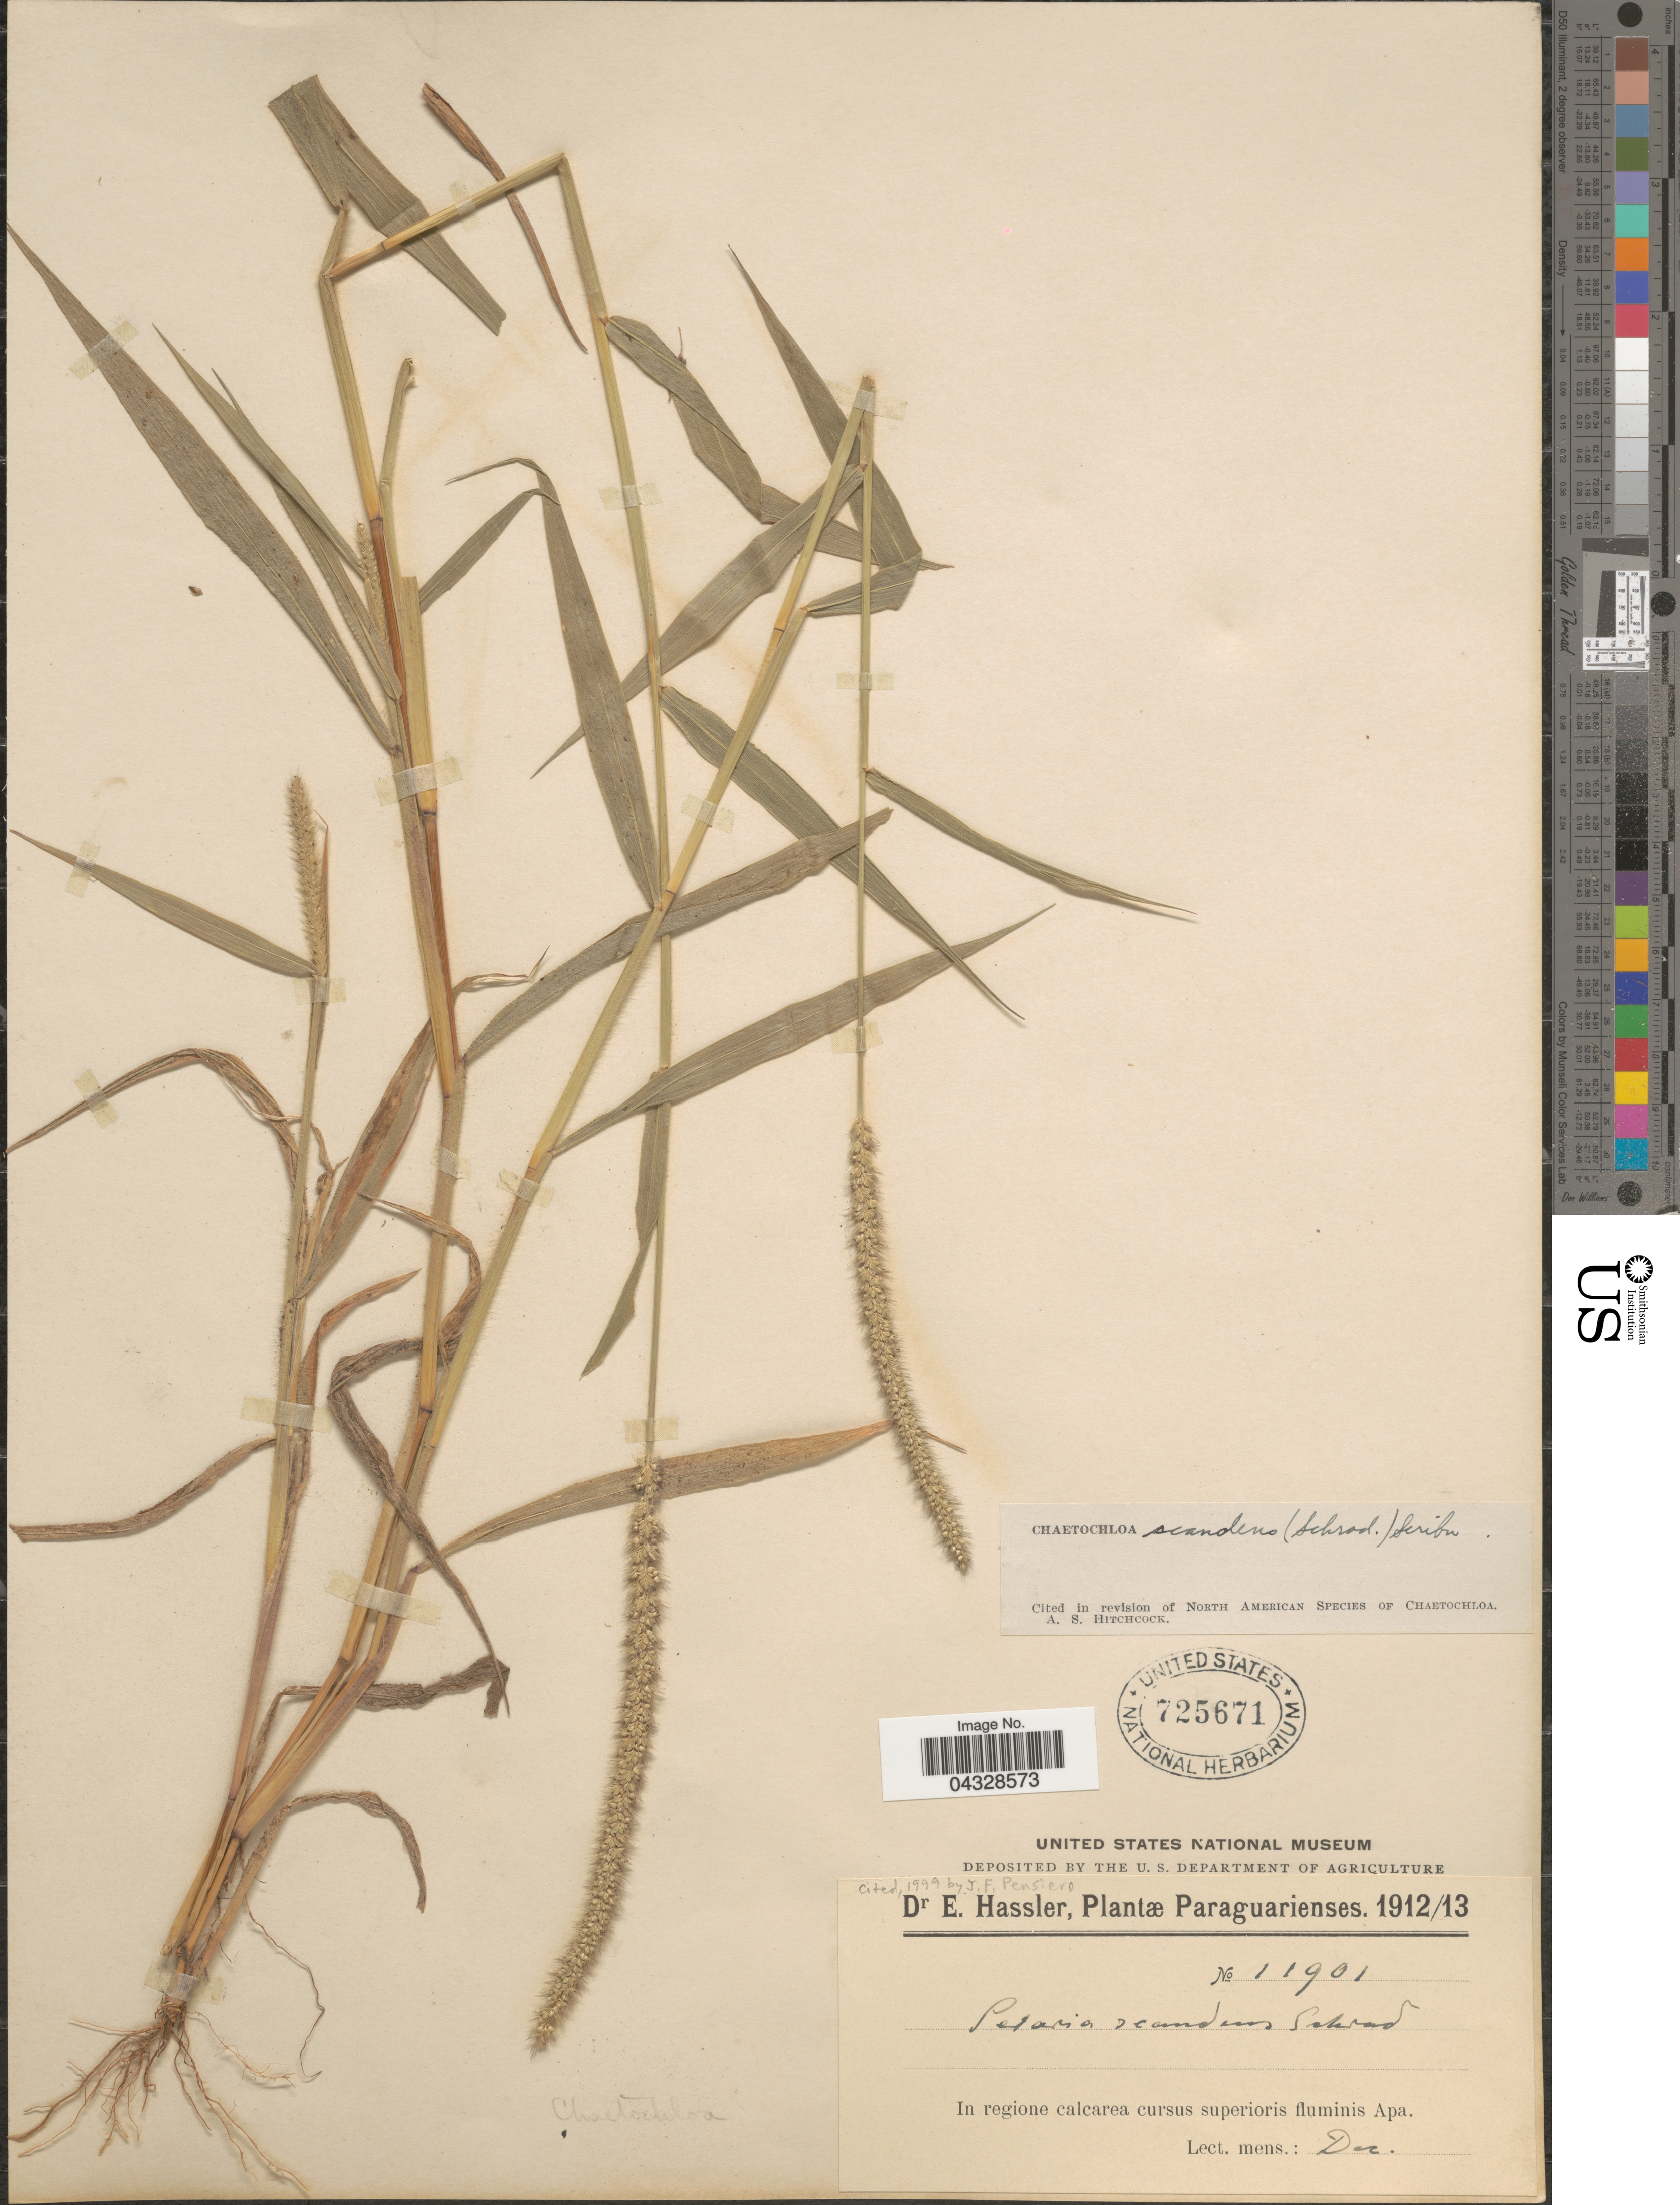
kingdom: Plantae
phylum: Tracheophyta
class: Liliopsida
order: Poales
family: Poaceae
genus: Setaria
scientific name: Setaria scandens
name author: Schrad. ex Schult.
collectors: E. Hassler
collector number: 11901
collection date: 1912-12/1913-12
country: Paraguay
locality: In regione calcarea cursus superioris fluminis Apa.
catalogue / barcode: US 725671